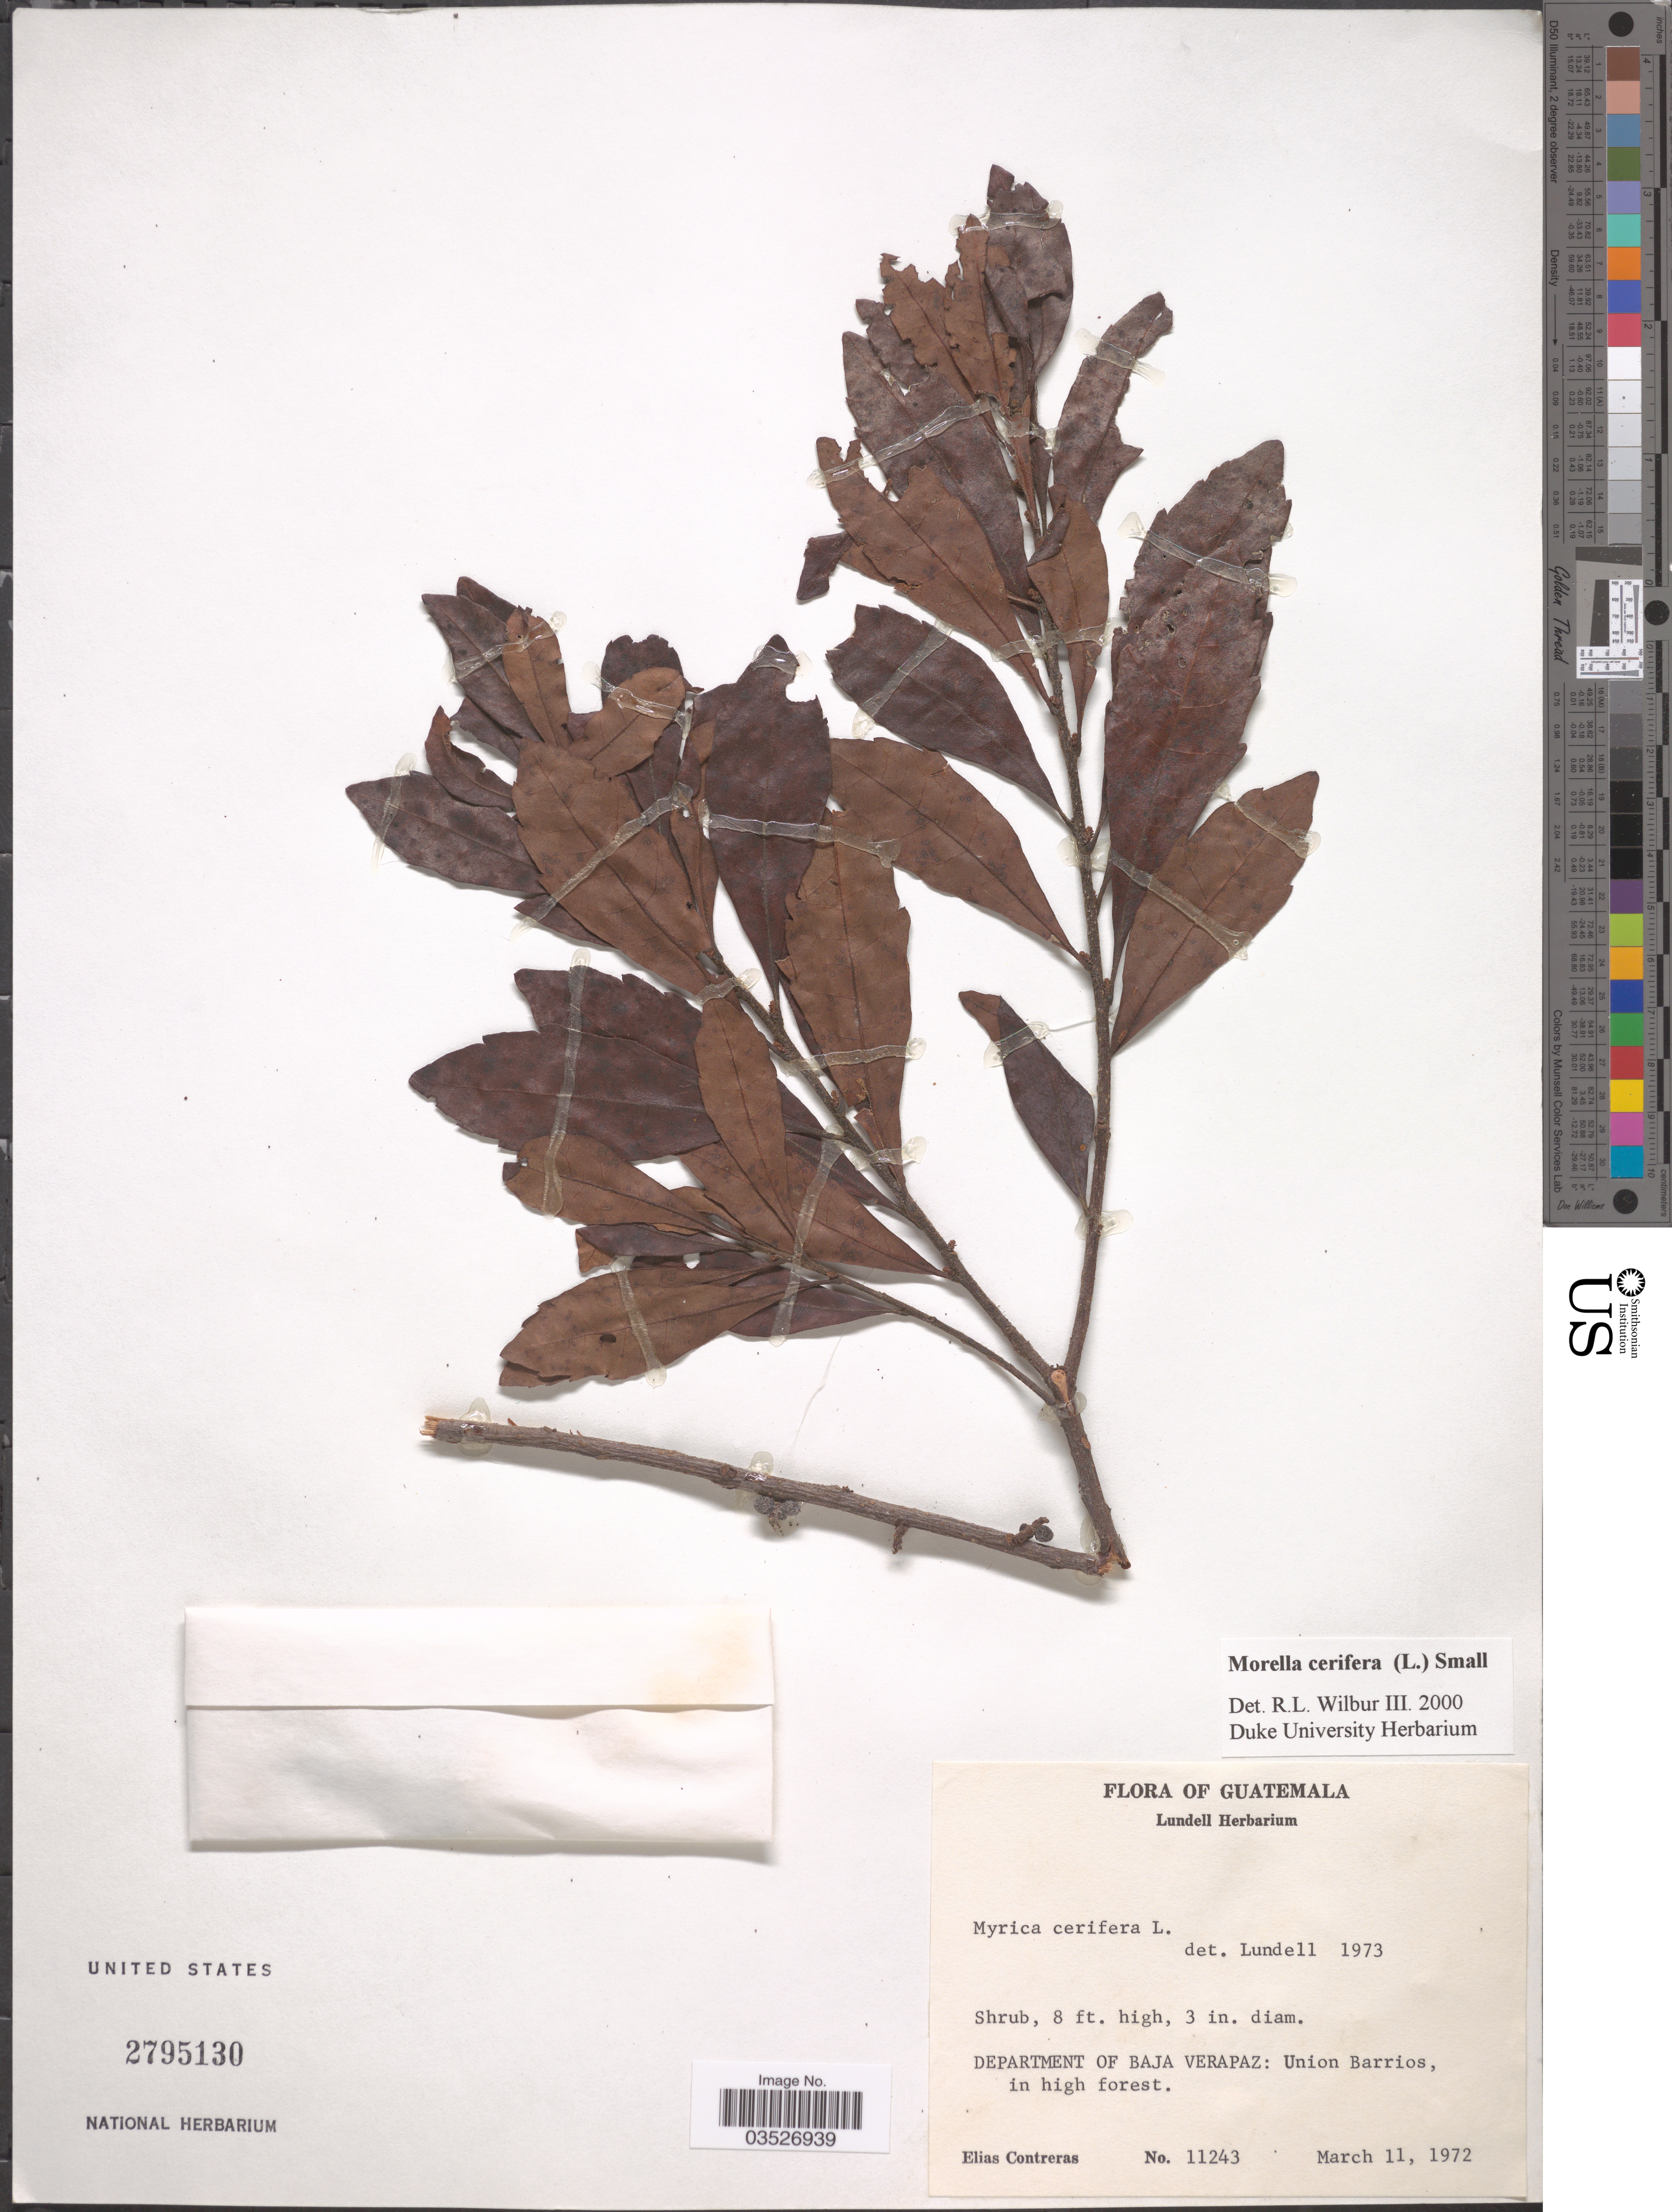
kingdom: Plantae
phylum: Tracheophyta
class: Magnoliopsida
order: Fagales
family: Myricaceae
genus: Morella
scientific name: Morella cerifera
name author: (L.) Small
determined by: Wilbur, R. L.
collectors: E. Contreras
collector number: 11243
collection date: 1972-03-11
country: Guatemala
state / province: Baja Verapaz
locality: Department of Baja Verapaz: Union Barrios, in high forest.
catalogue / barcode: US 2795130